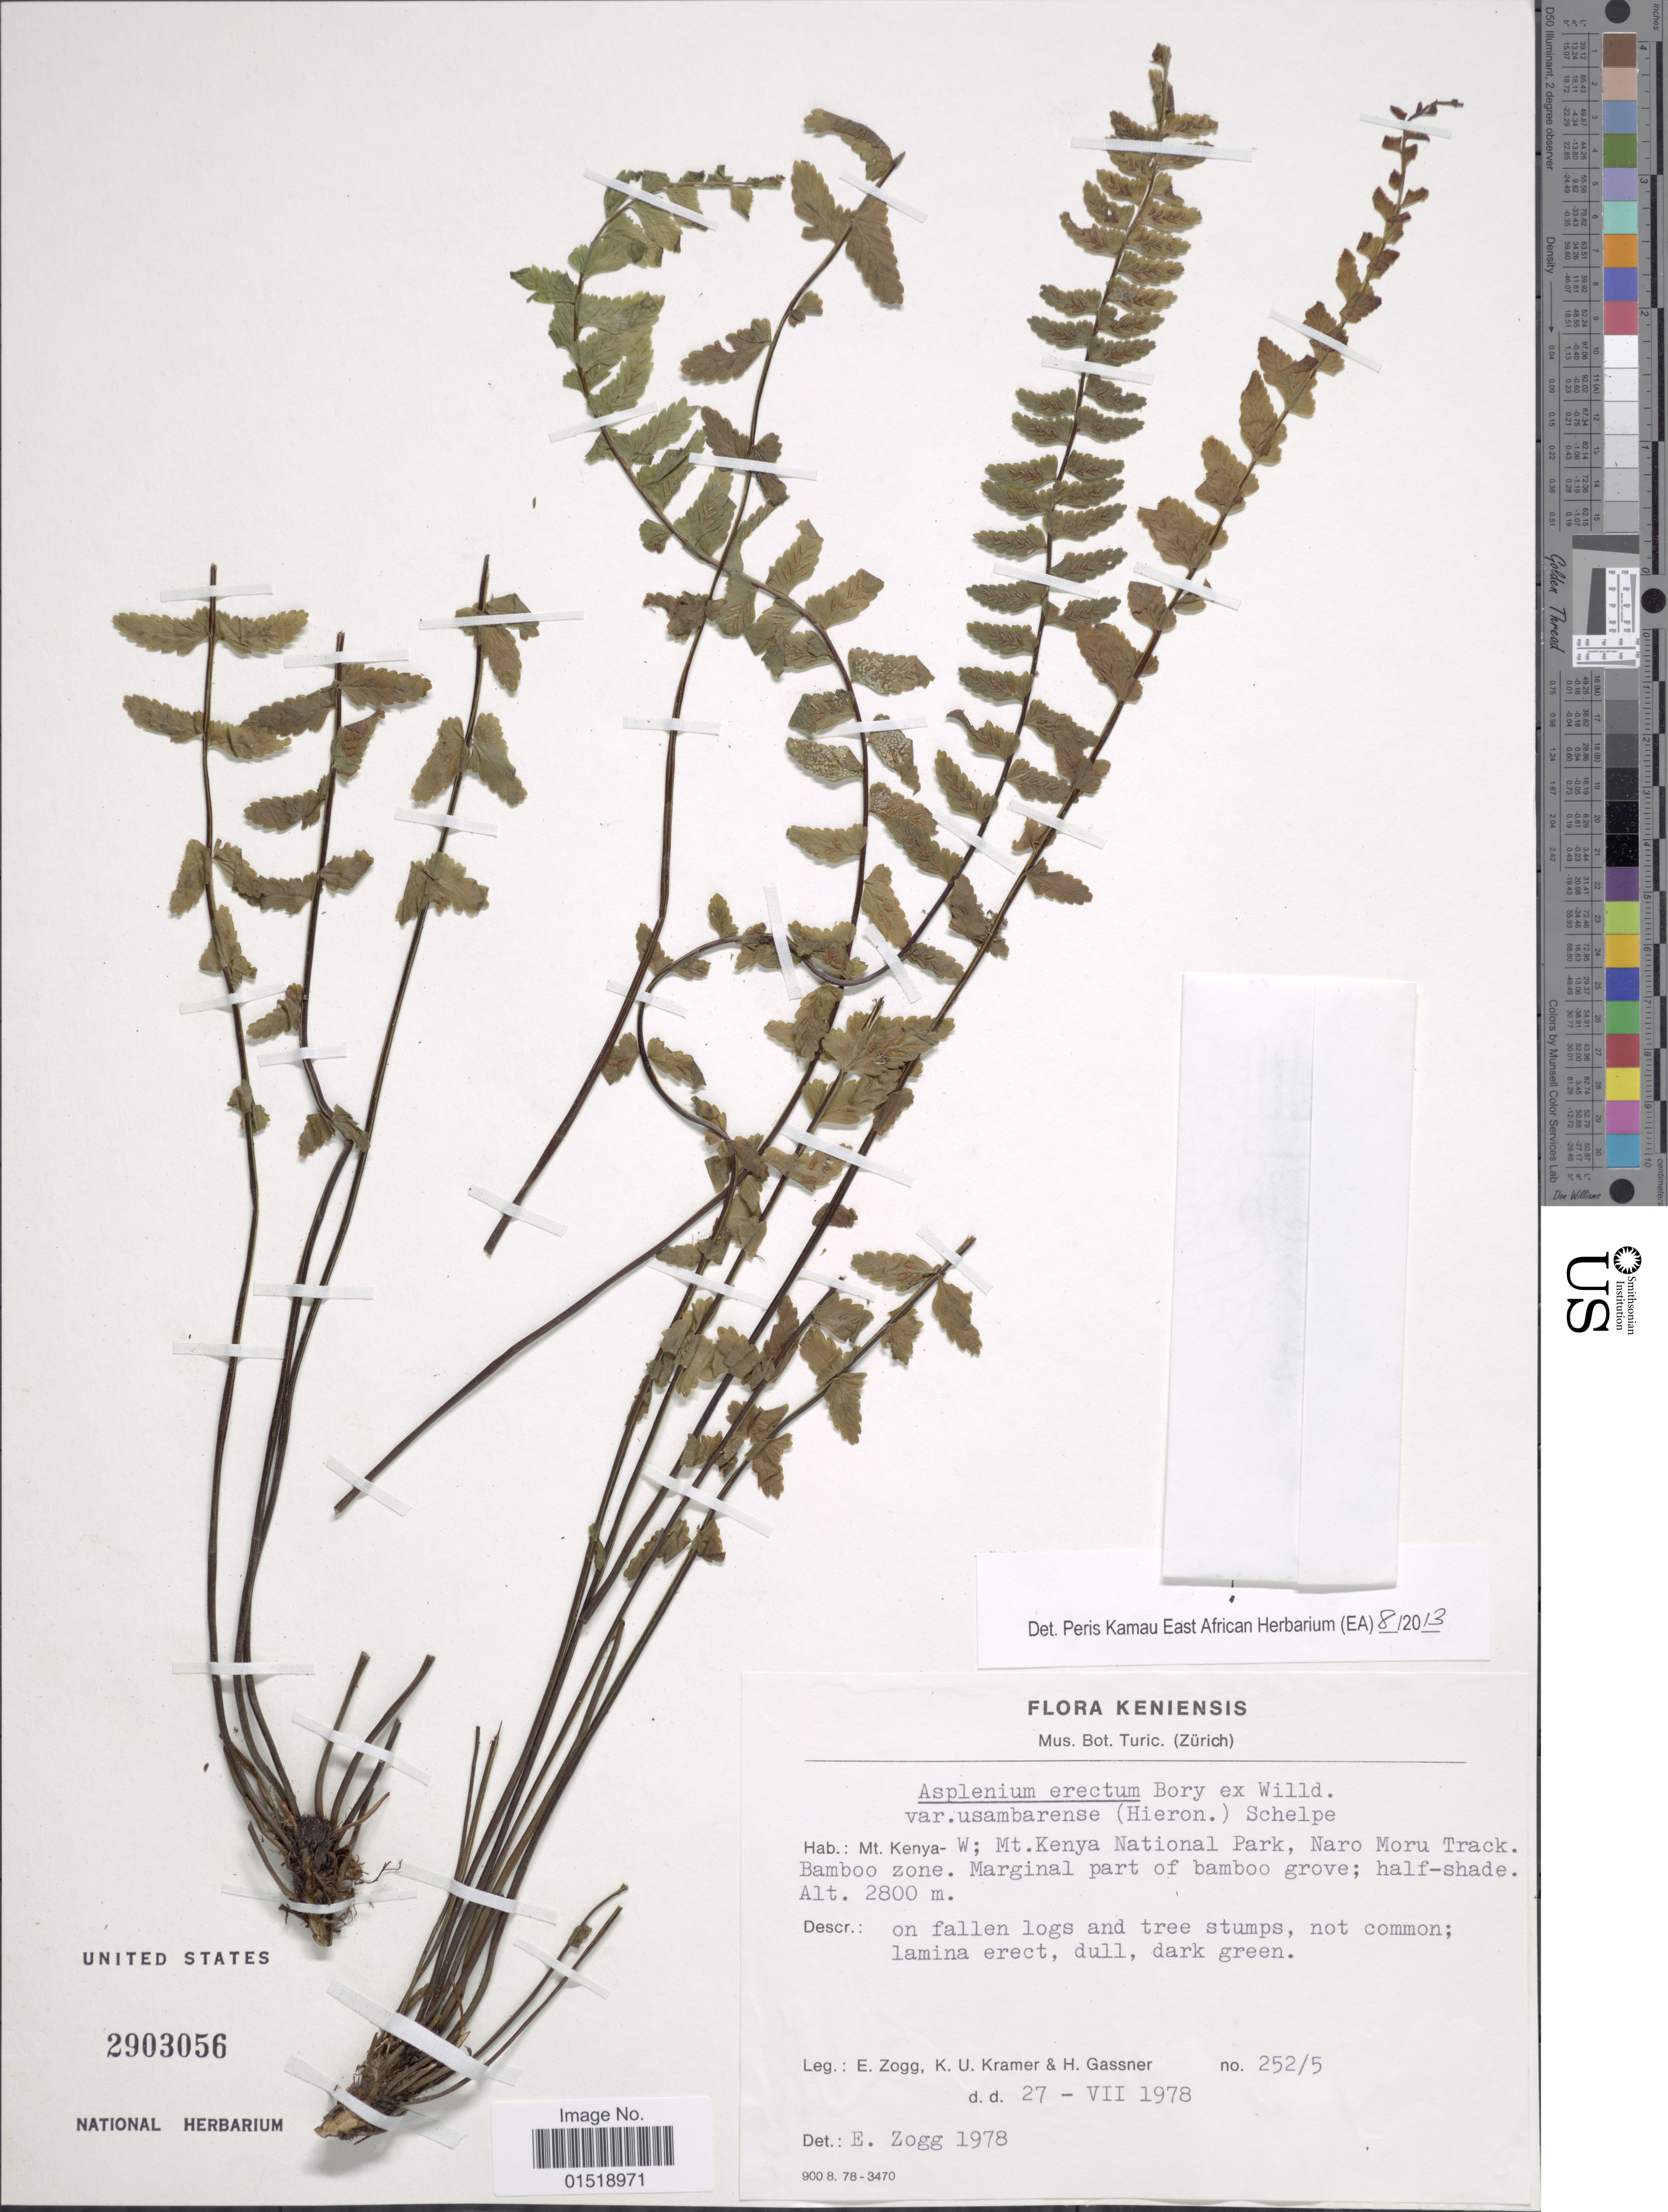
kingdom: Plantae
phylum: Tracheophyta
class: Polypodiopsida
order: Polypodiales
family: Aspleniaceae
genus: Asplenium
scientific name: Asplenium erectum var. usambarense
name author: (Hieron.) Schelpe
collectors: E. Zogg, K. U. Kramer & H. Gassner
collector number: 252/5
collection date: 1978-07-27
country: Kenya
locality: Mt. Kenya-W; Mt. Kenya National Park, Naro Moru Track. Bamboo zone.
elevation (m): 2800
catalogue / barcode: US 2903056